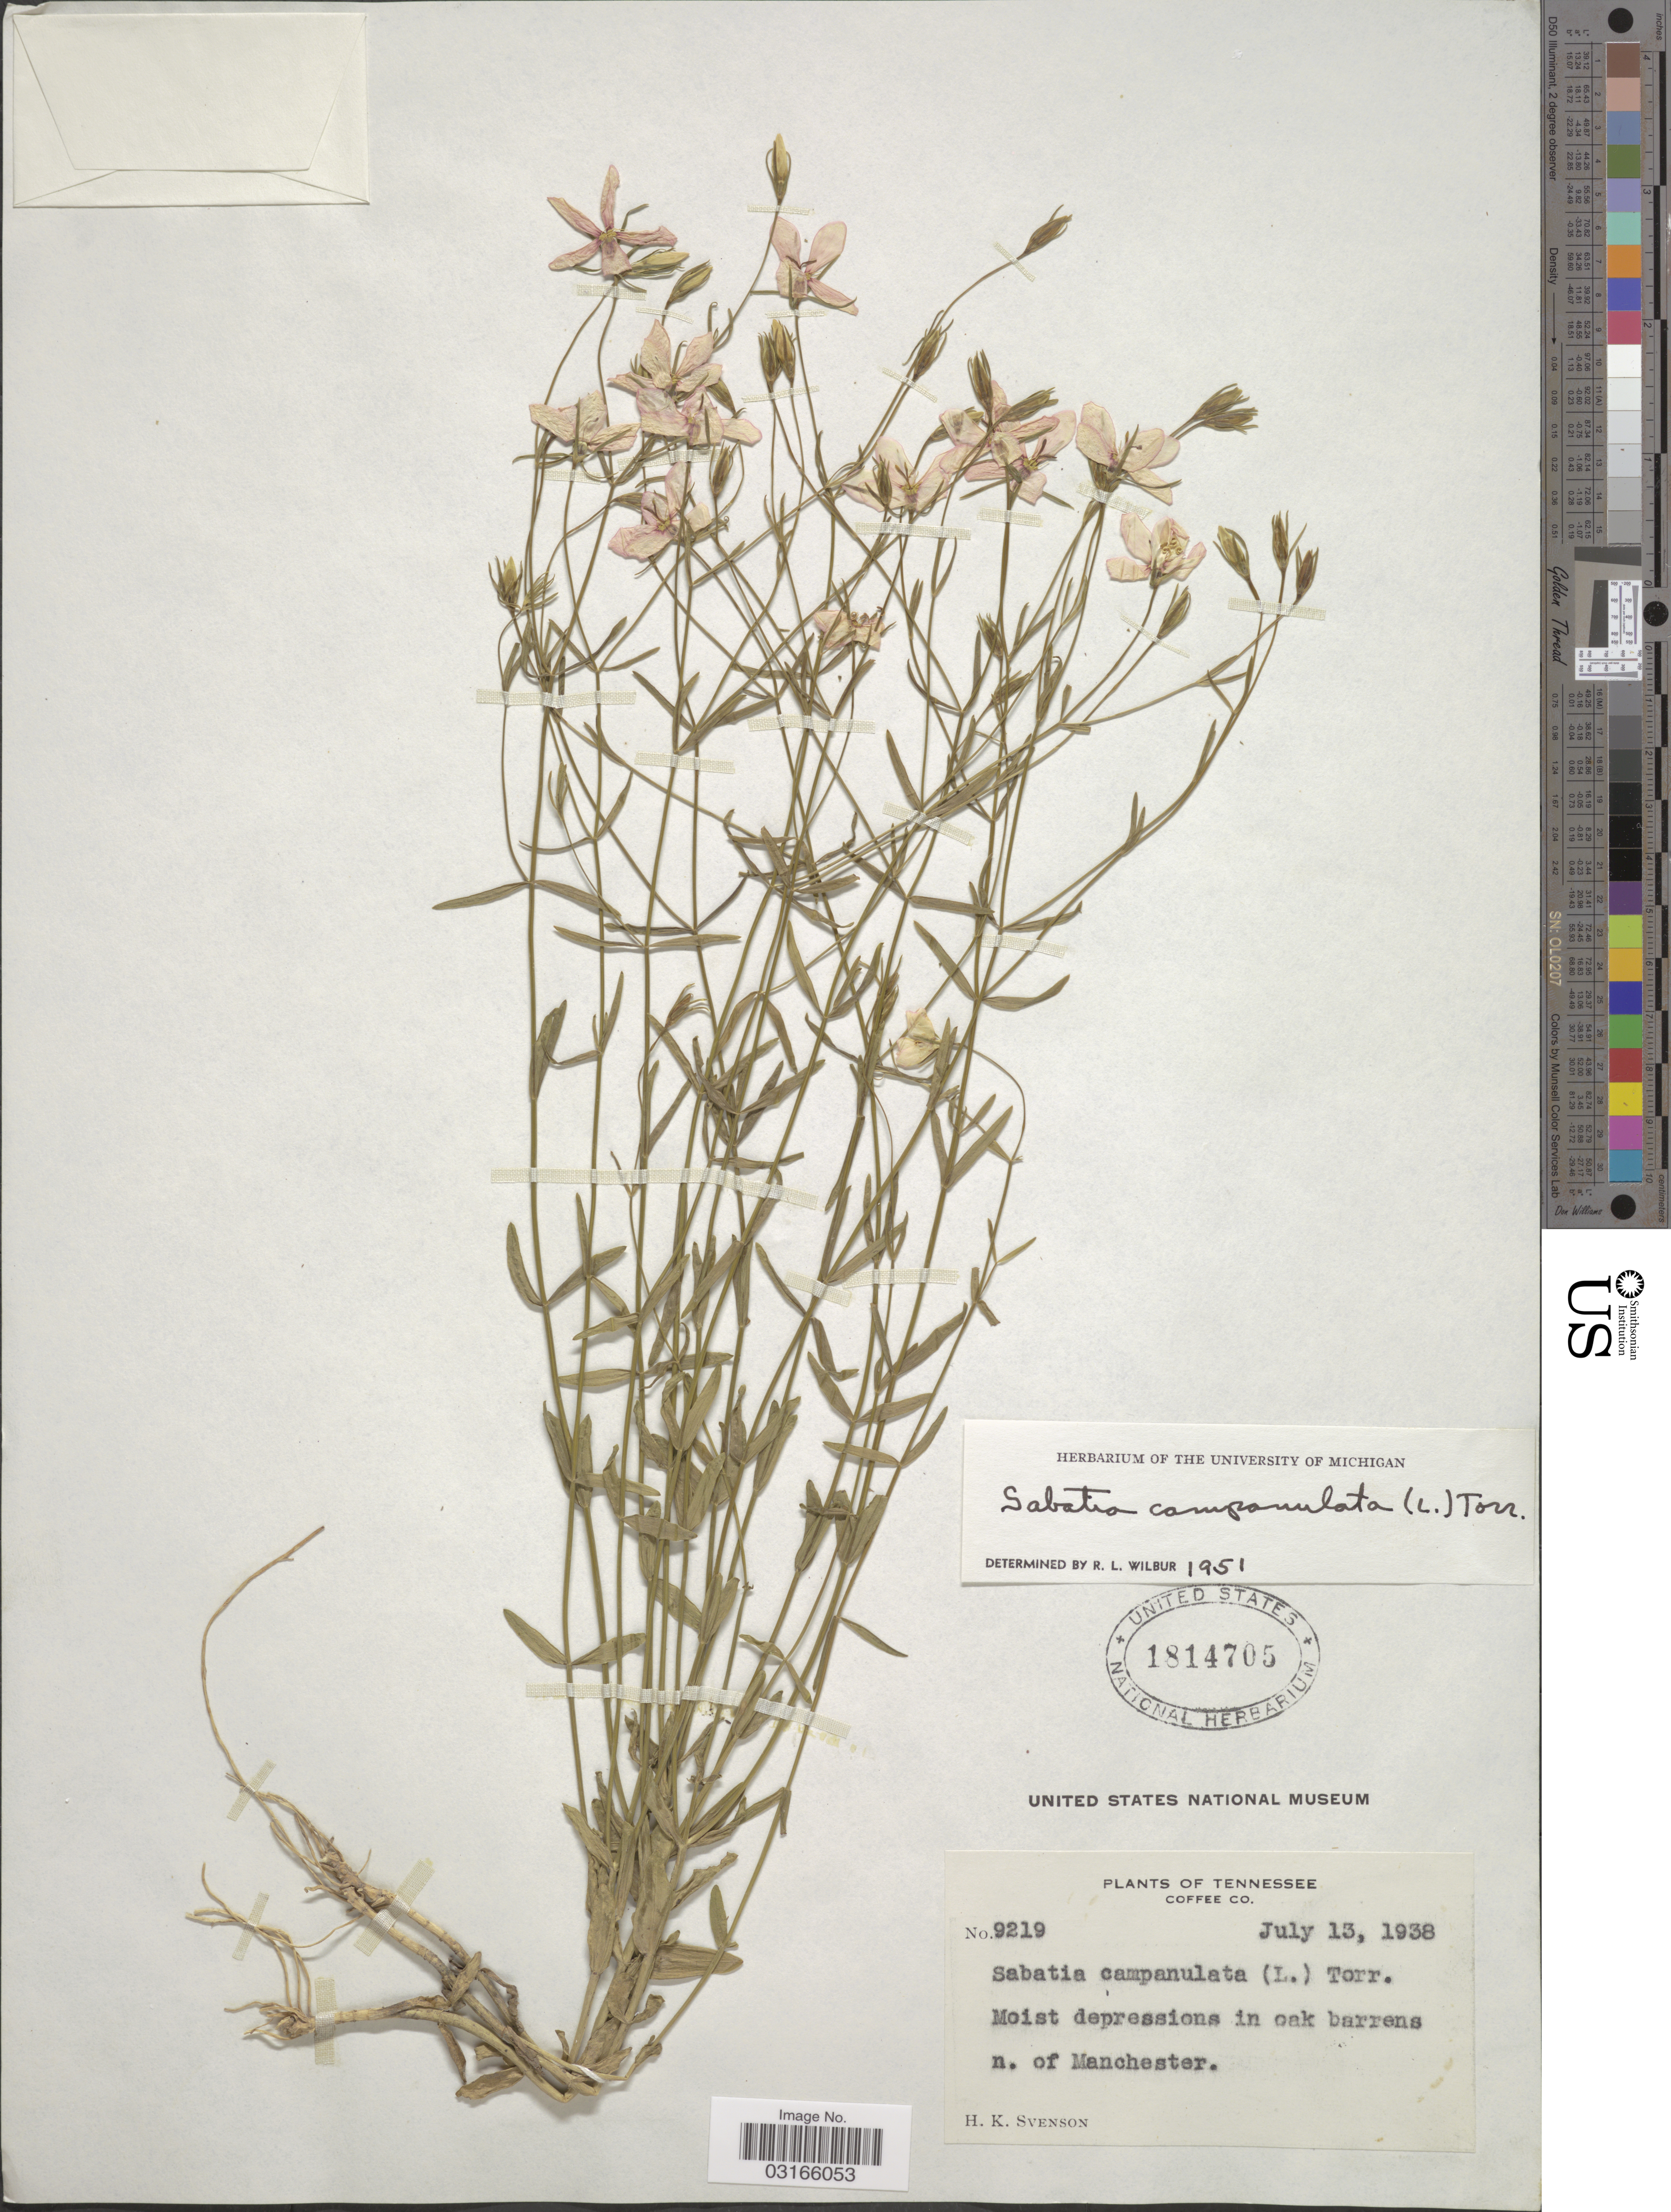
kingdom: Plantae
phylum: Tracheophyta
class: Magnoliopsida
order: Gentianales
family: Gentianaceae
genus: Sabatia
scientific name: Sabatia campanulata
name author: (L.) Torr.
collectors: H. K. Svenson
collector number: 9219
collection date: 1938-07-13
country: United States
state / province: Tennessee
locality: Coffee Co., Moist depressions in oak barrens n. of Manchester.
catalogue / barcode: US 1814705